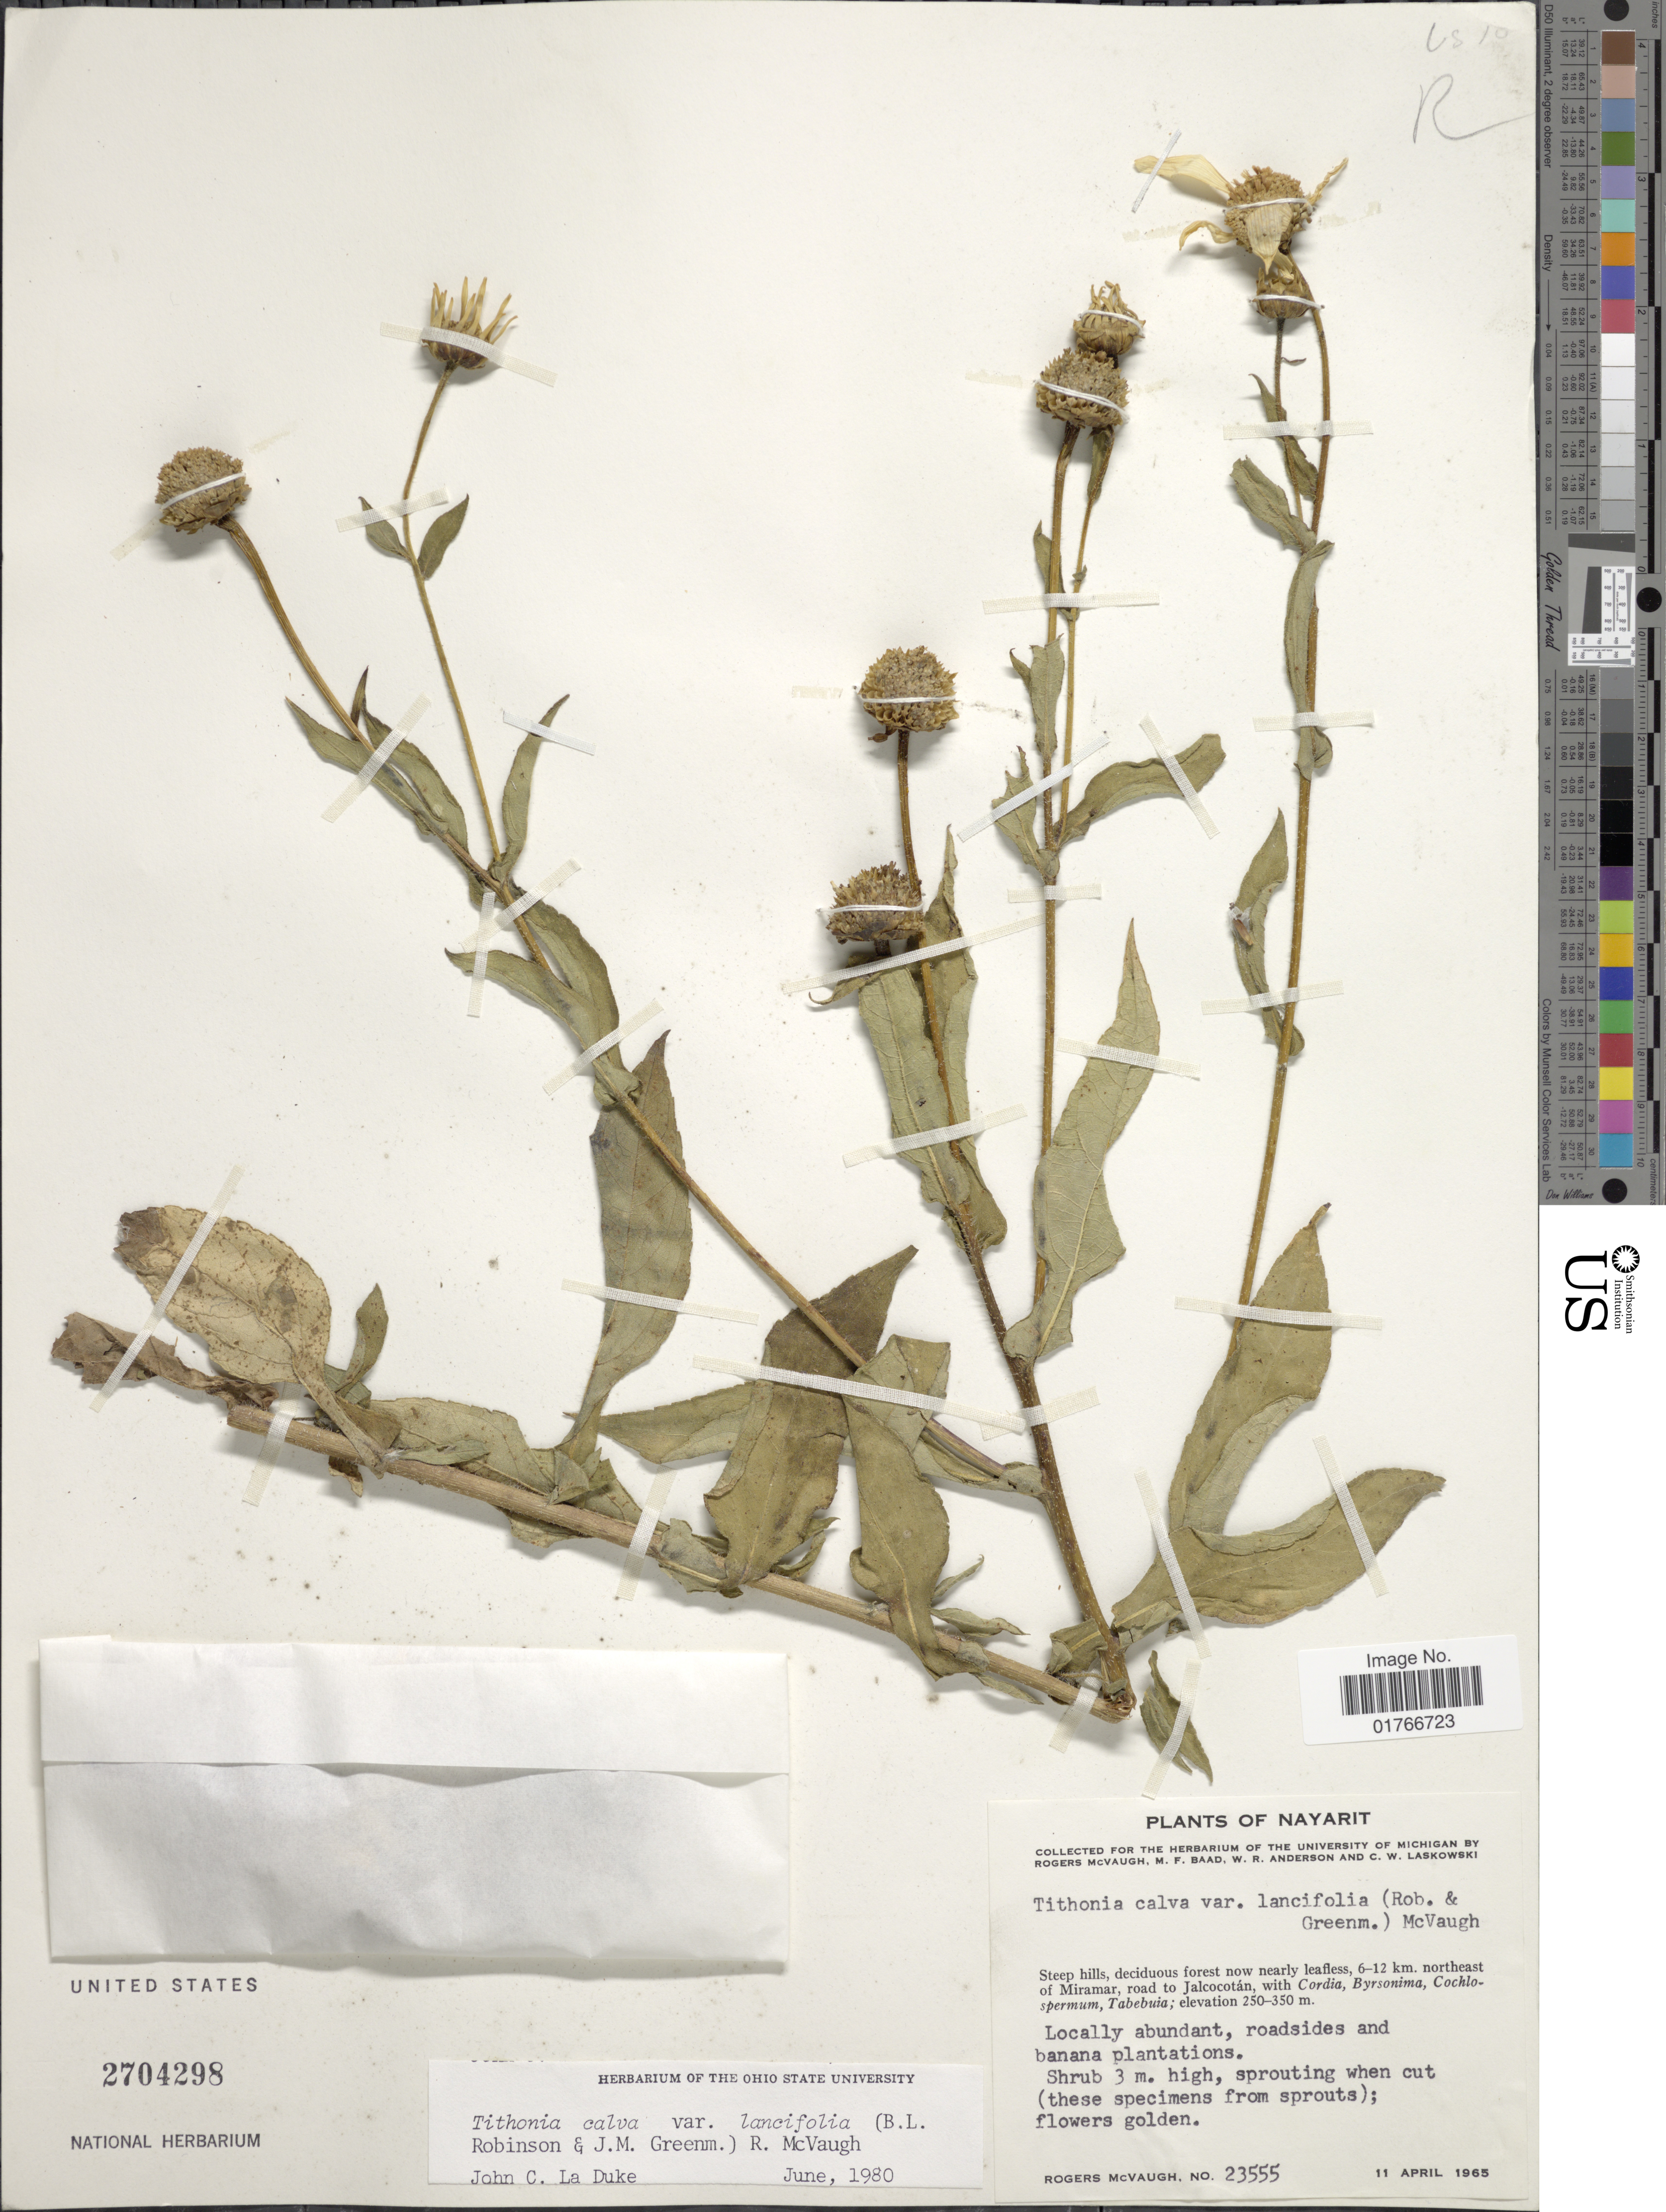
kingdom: Plantae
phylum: Tracheophyta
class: Magnoliopsida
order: Asterales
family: Asteraceae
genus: Tithonia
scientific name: Tithonia calva var. lancifolia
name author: (B.L. Rob. & Greenm.) McVaugh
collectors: R. McVaugh, M. F. Baad, W. Anderson & C. Laskowski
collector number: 23555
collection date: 1965-04-11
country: Mexico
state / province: Nayarit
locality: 6-12 km northeast of Miramar, road to Jalcocotan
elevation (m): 250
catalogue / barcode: US 2704298